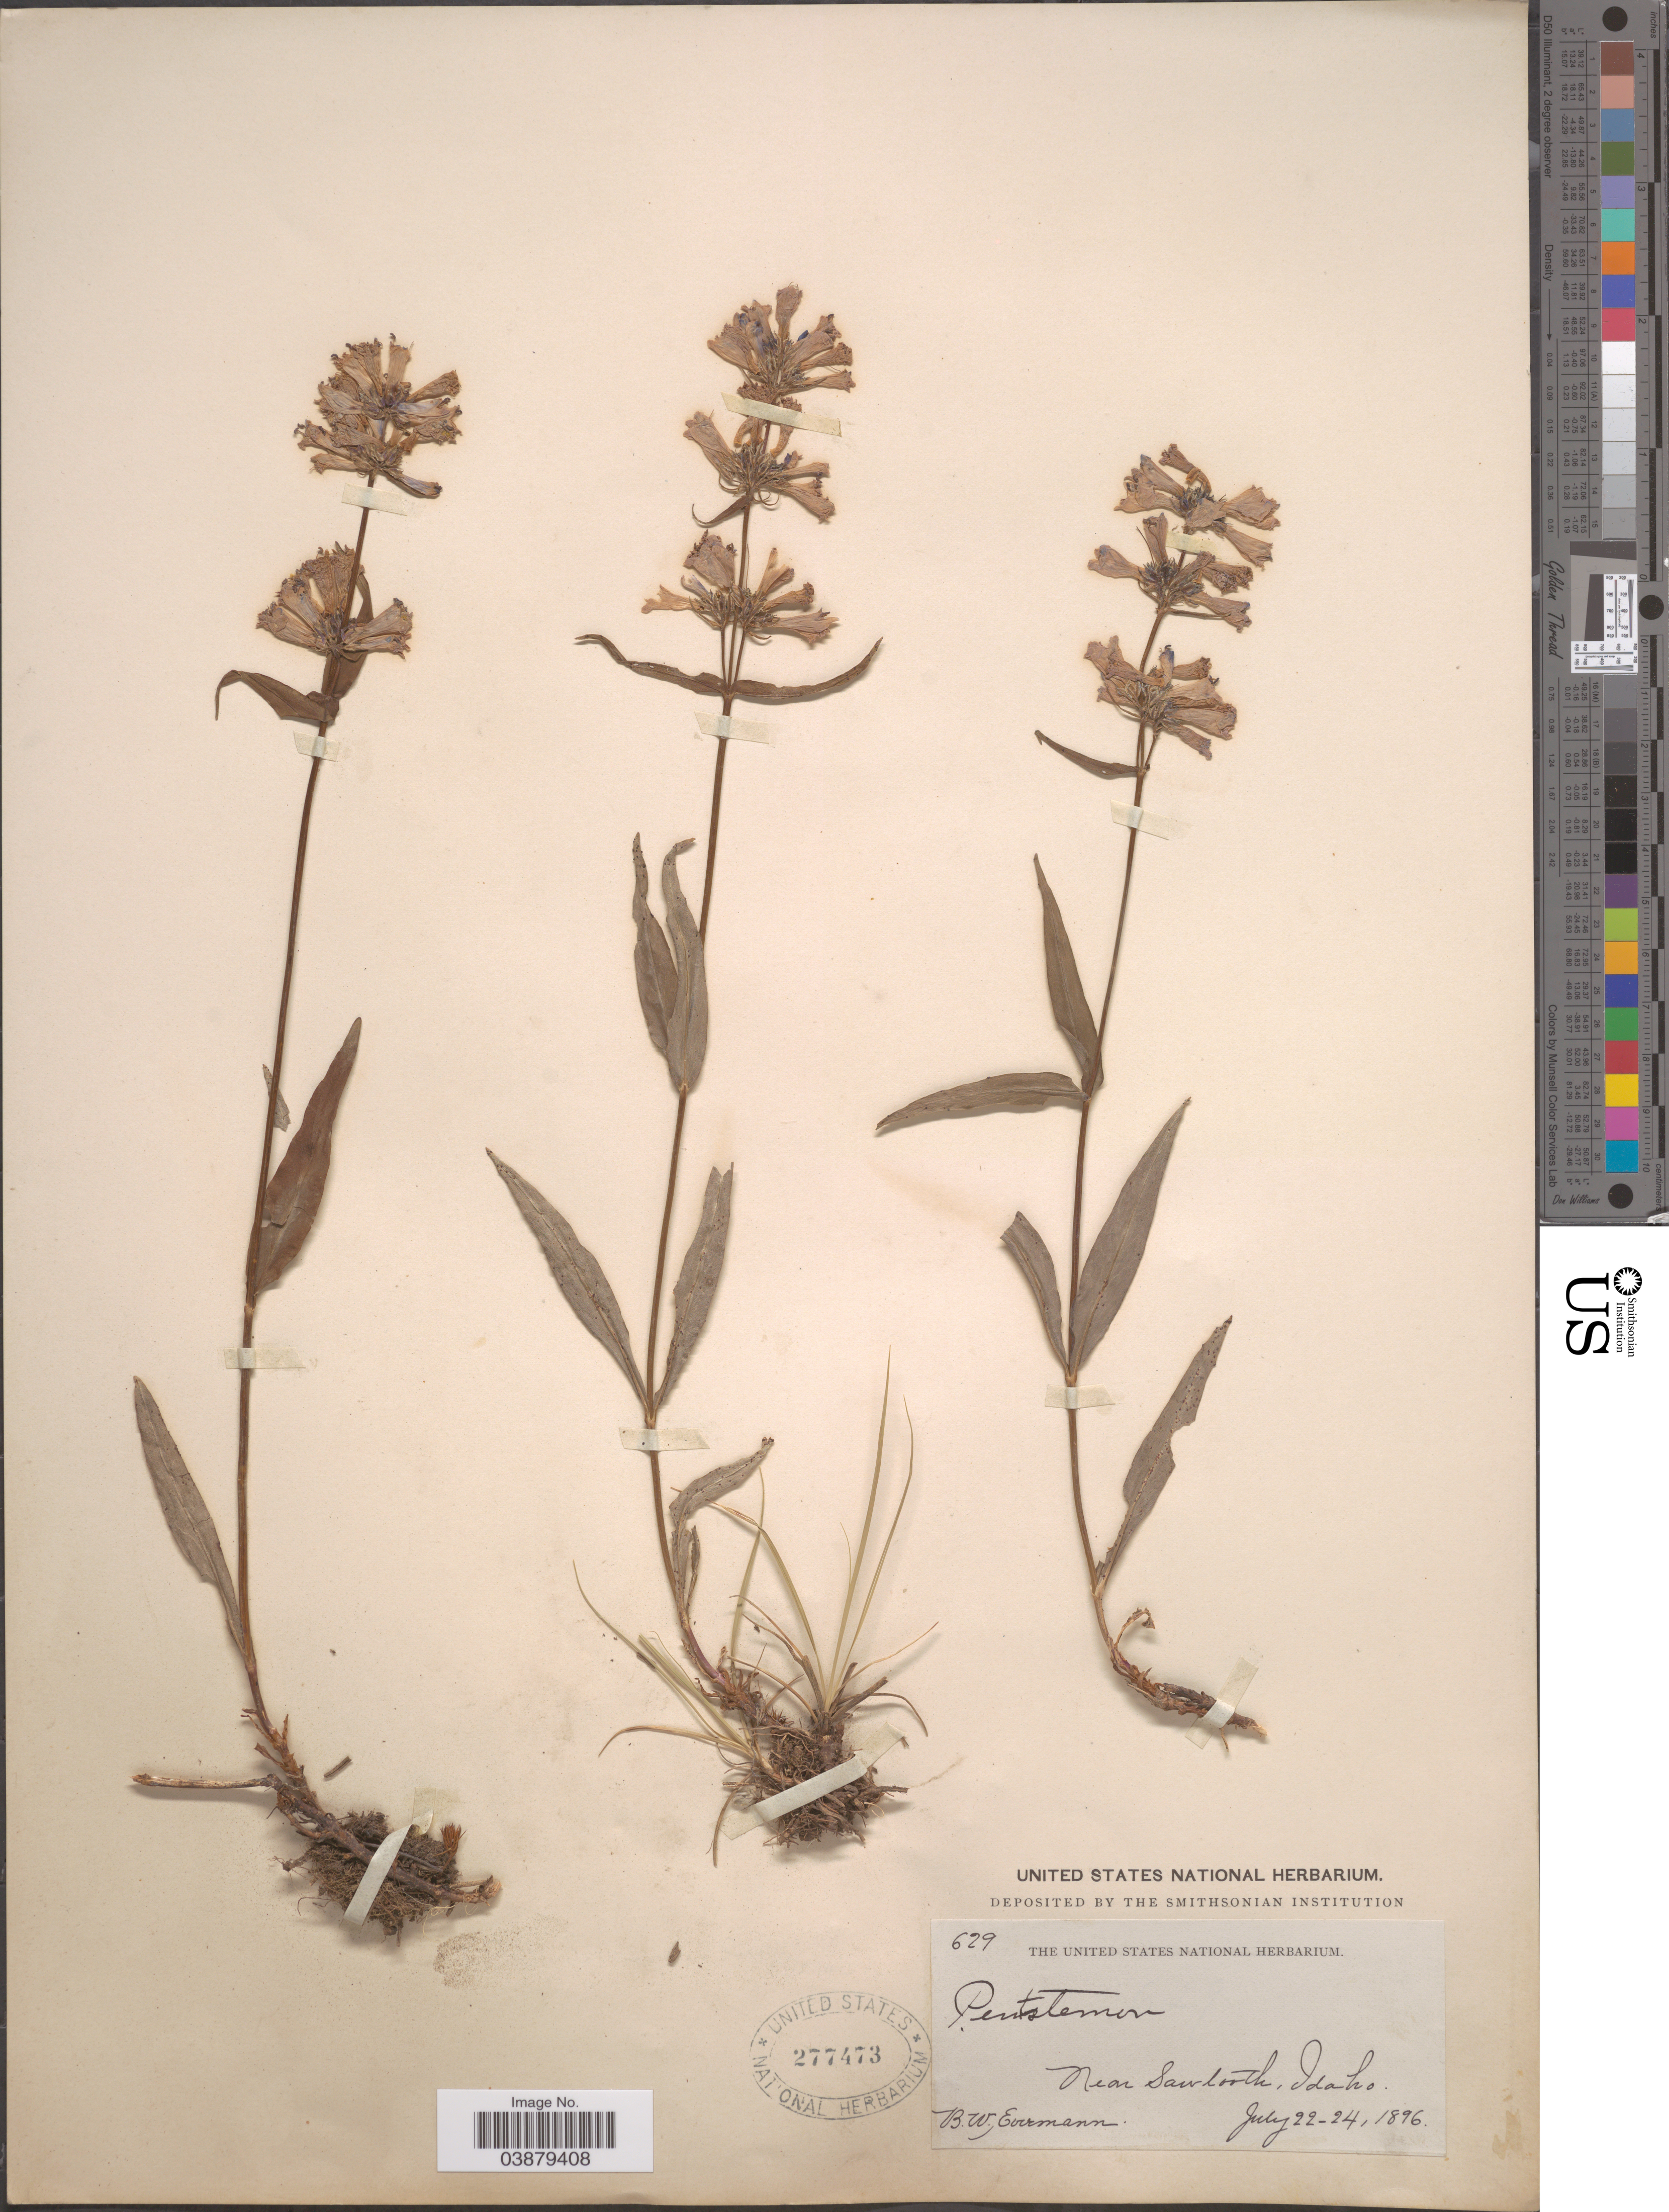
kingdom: Plantae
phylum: Tracheophyta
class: Magnoliopsida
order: Lamiales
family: Plantaginaceae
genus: Penstemon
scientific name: Penstemon sp.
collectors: B. W. Evermann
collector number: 629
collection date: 1896-07-22/1896-07-24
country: United States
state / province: Idaho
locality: Near Sawtooth.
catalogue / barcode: US 277473